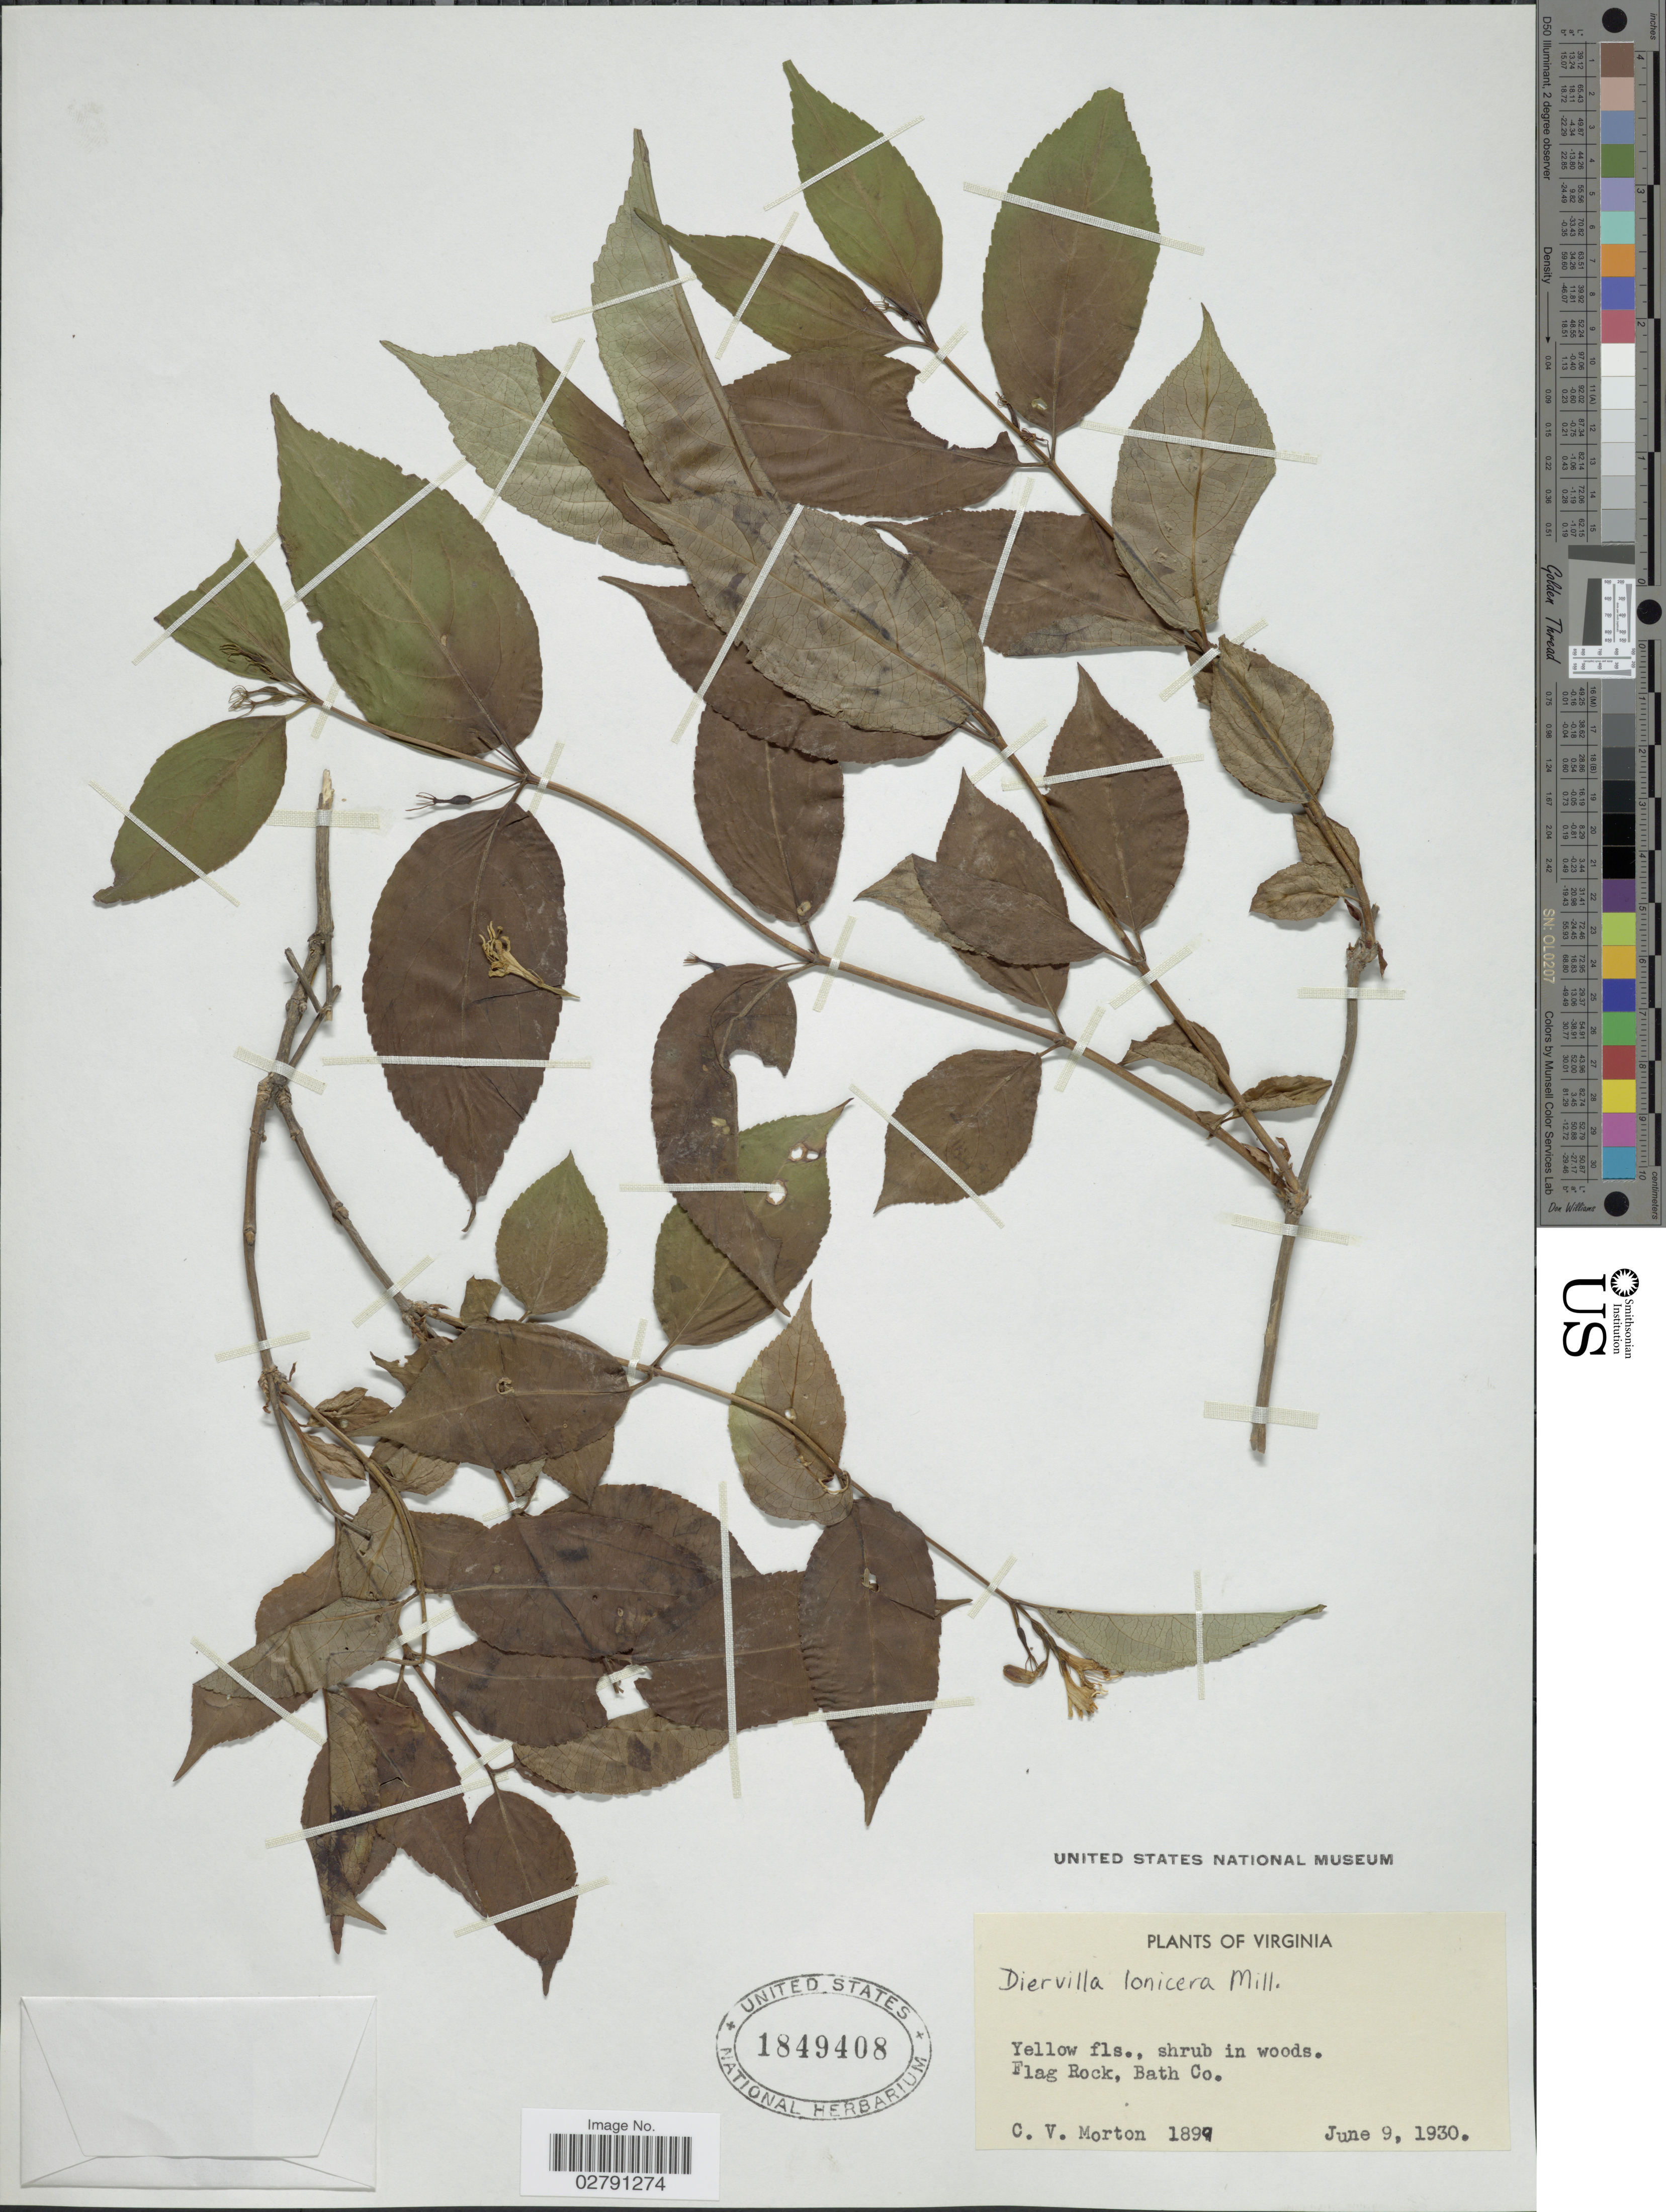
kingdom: Plantae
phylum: Tracheophyta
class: Magnoliopsida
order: Dipsacales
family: Caprifoliaceae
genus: Diervilla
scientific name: Diervilla lonicera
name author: Mill.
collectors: C. V. Morton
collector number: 1899*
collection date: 1930-06-09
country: United States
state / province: Virginia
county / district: Bath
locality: Flag Rock, Bath Co.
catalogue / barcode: US 1849408